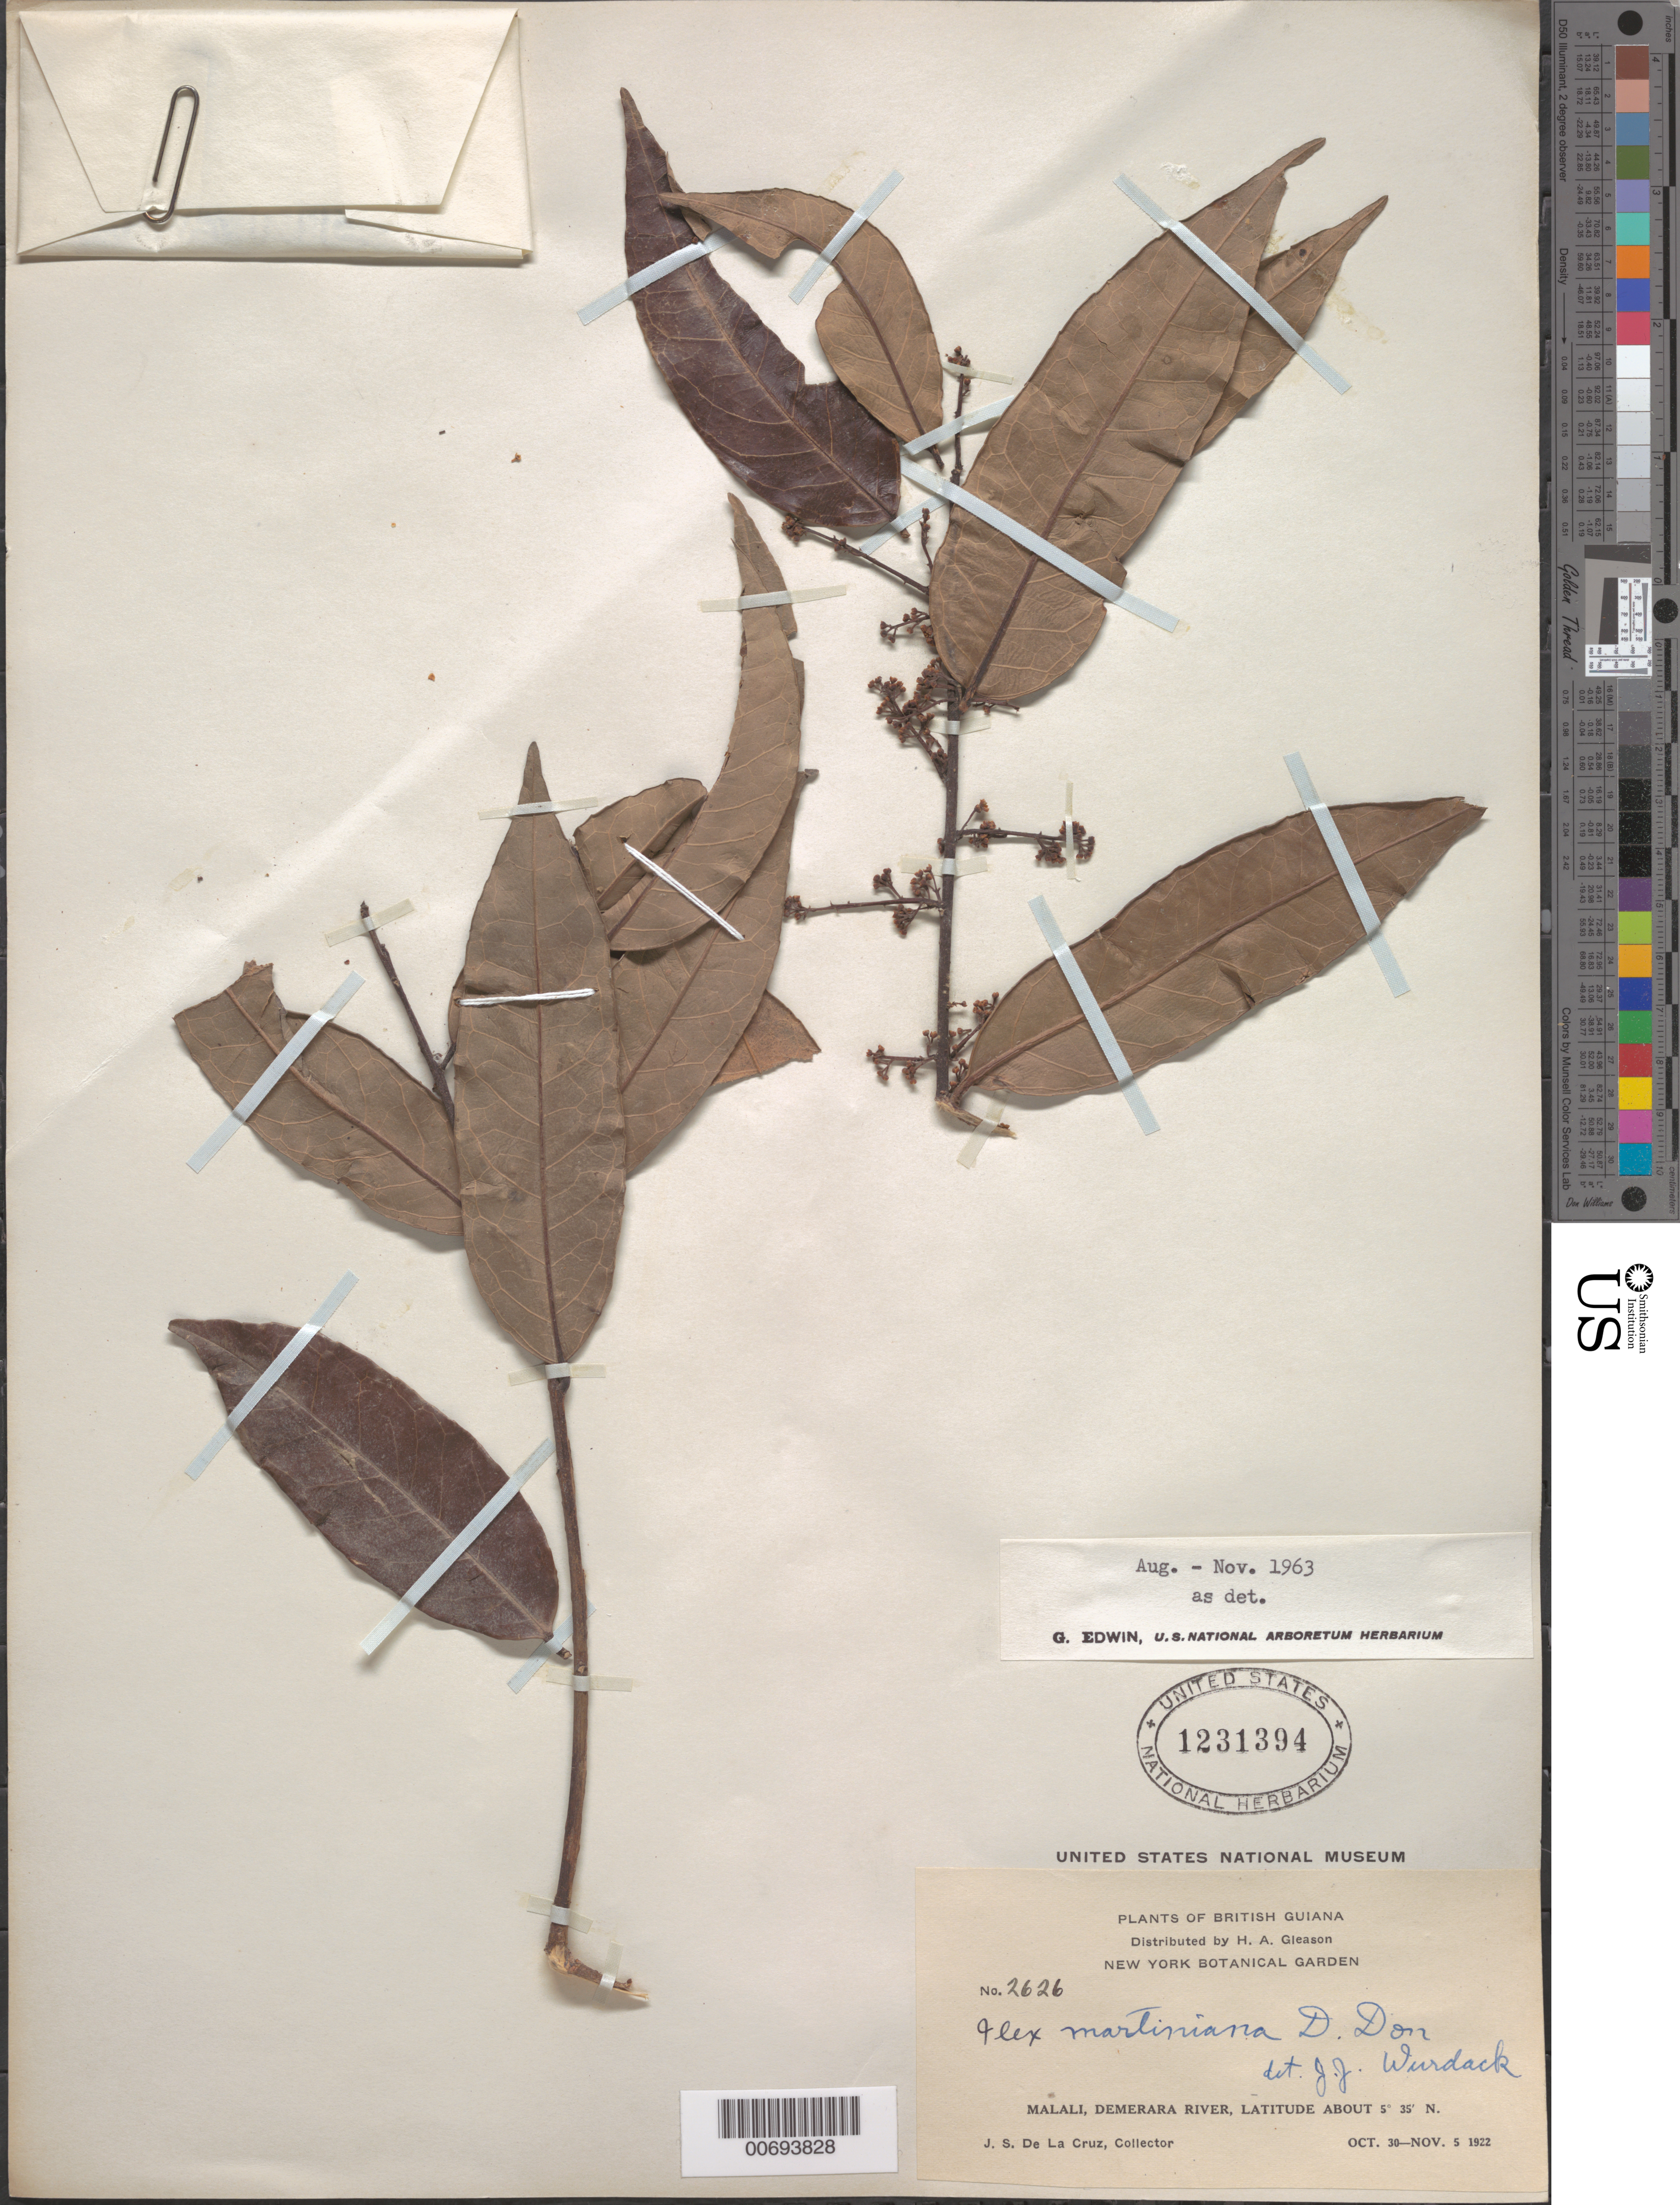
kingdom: Plantae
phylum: Tracheophyta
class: Magnoliopsida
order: Aquifoliales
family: Aquifoliaceae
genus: Ilex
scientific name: Ilex martiniana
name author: D. Don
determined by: Wurdack, John J., (US), US (UNITED STATES)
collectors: J. S. de la Cruz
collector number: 2626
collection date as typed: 30-Oct-22 to 5-Nov-22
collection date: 1922-10-30/1922-11-05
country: Guyana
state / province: U. Demerara-Berbice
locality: Malali, Demerara R.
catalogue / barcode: US 1231394